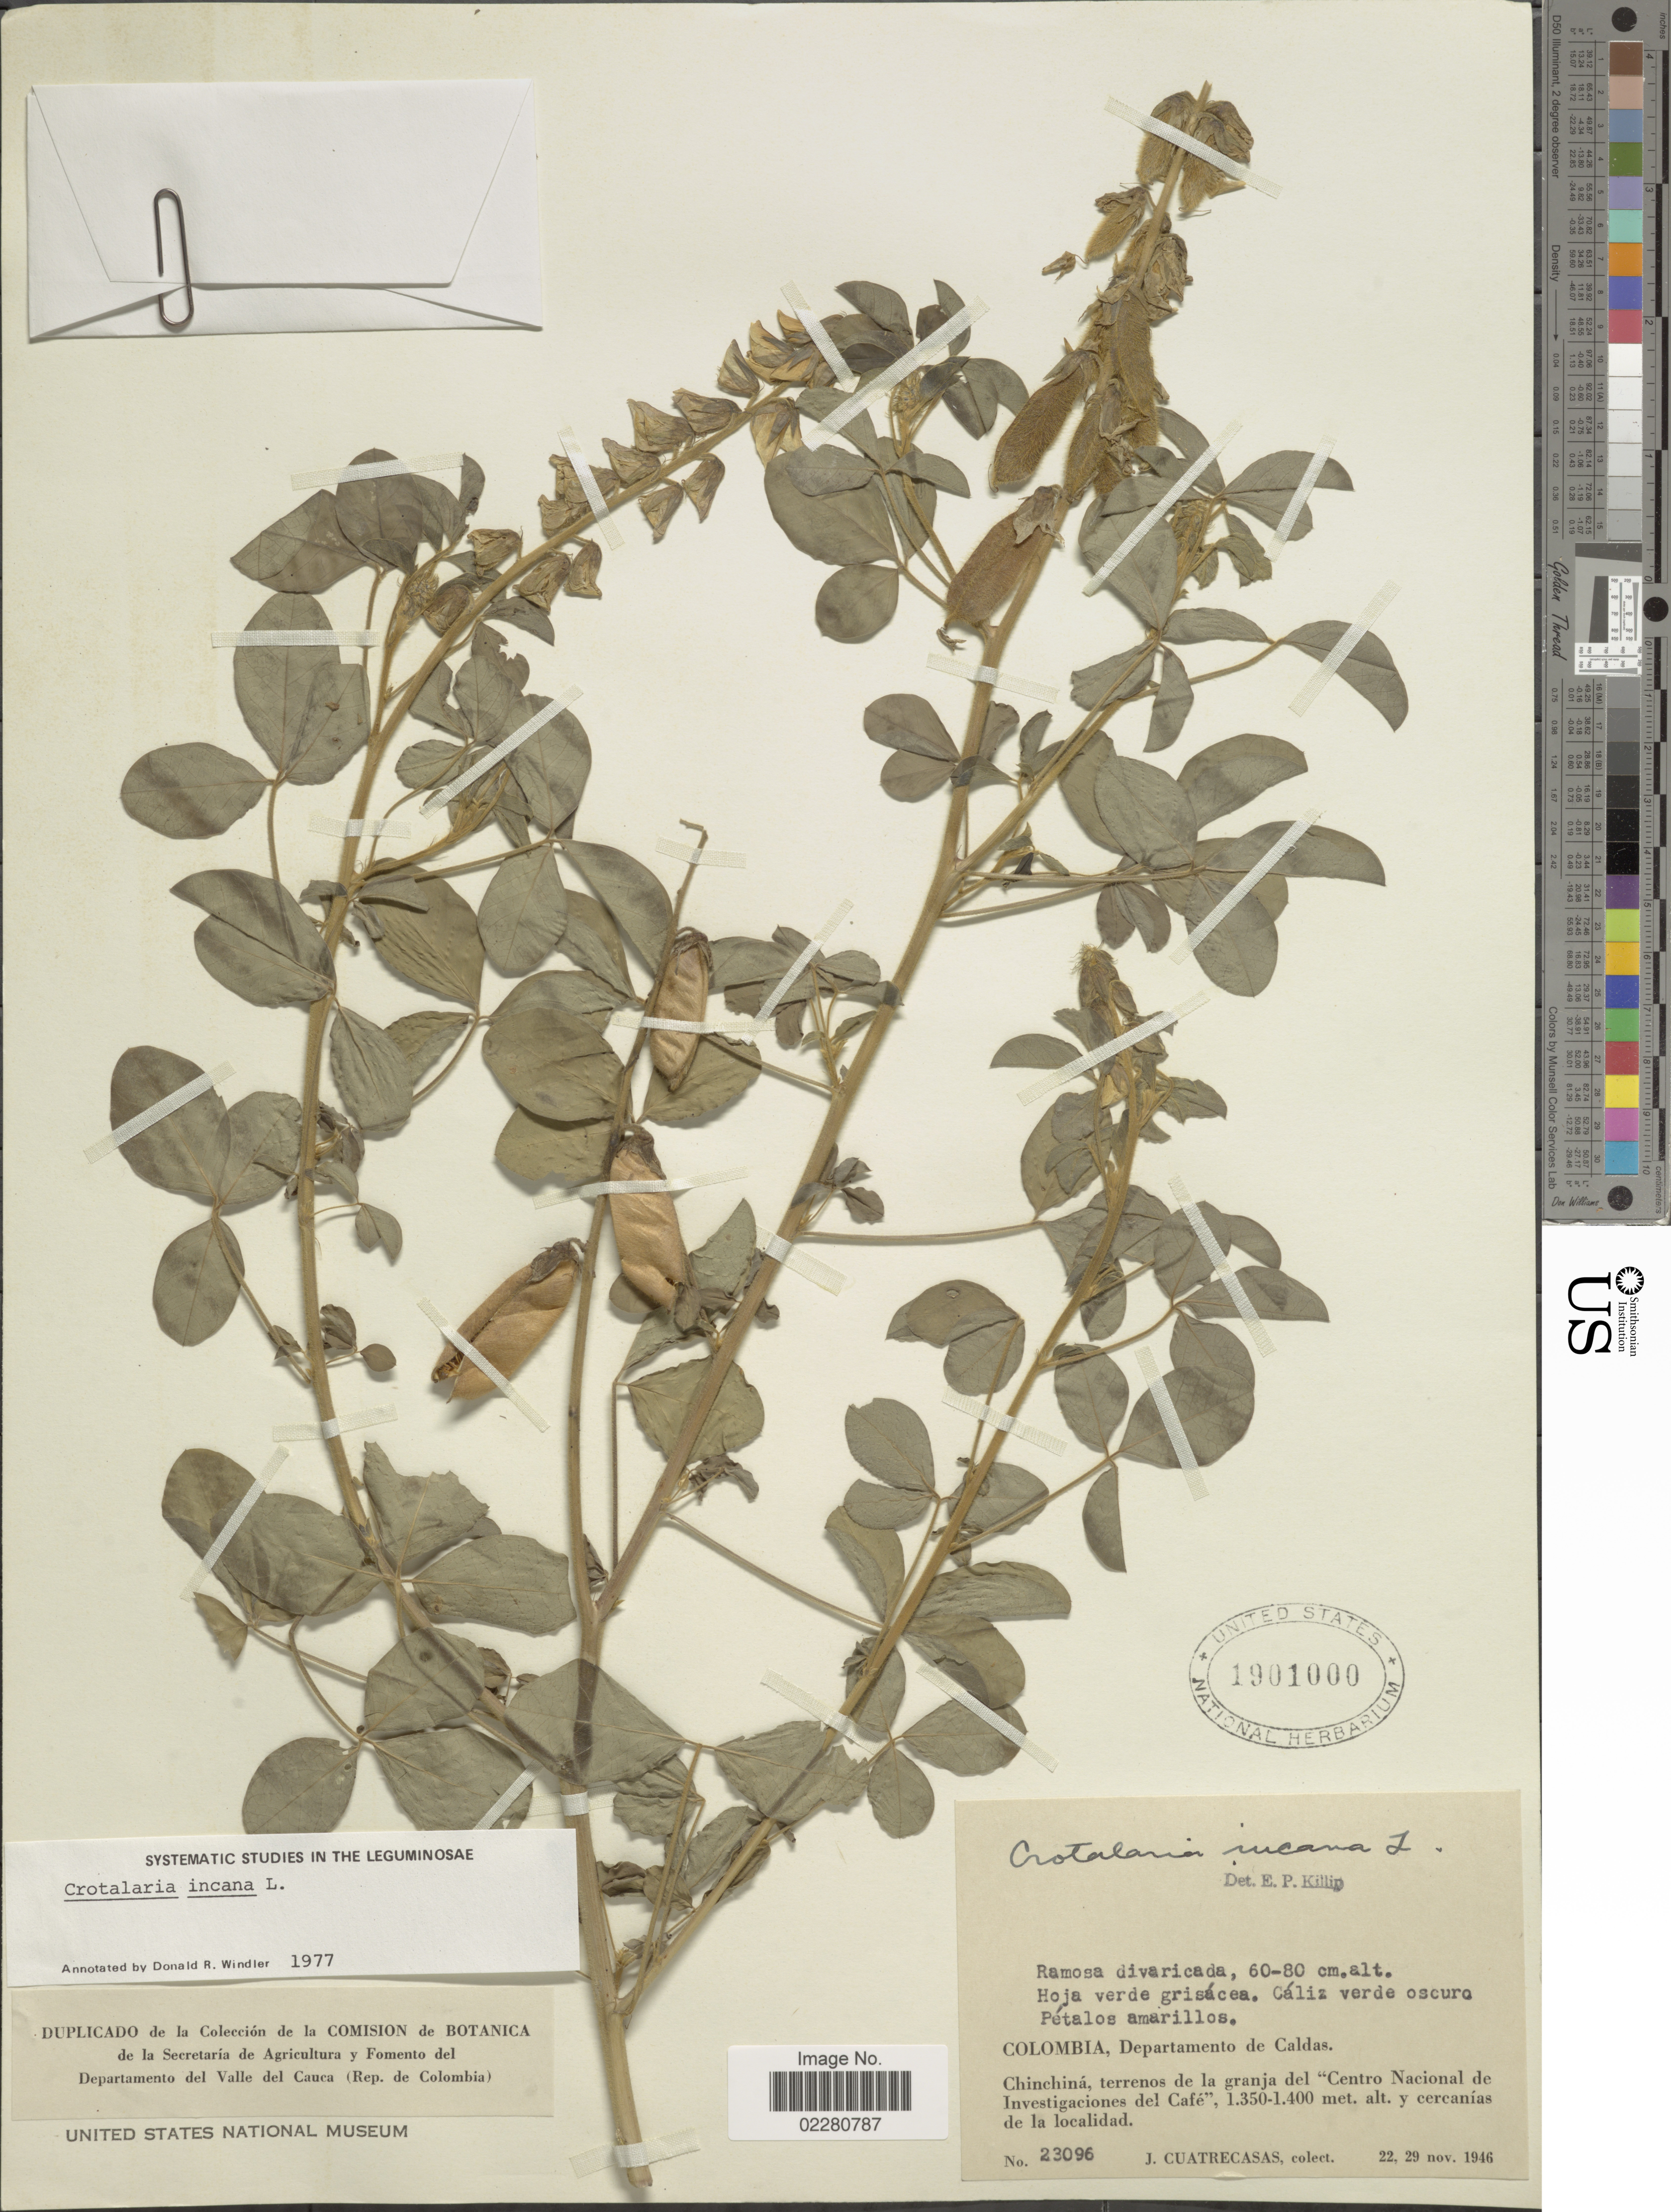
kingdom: Plantae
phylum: Tracheophyta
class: Magnoliopsida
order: Fabales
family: Fabaceae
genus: Crotalaria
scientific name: Crotalaria incana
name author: L.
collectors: J. Cuatrecasas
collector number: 23096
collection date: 1946-11-22/1946-11-29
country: Colombia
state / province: Caldas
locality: Colombia, Departamento de Caldas. Chinchiná, terrenos de la granja del "Centro Nacional de Investigaciones del Café"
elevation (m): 1350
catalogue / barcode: US 1901000